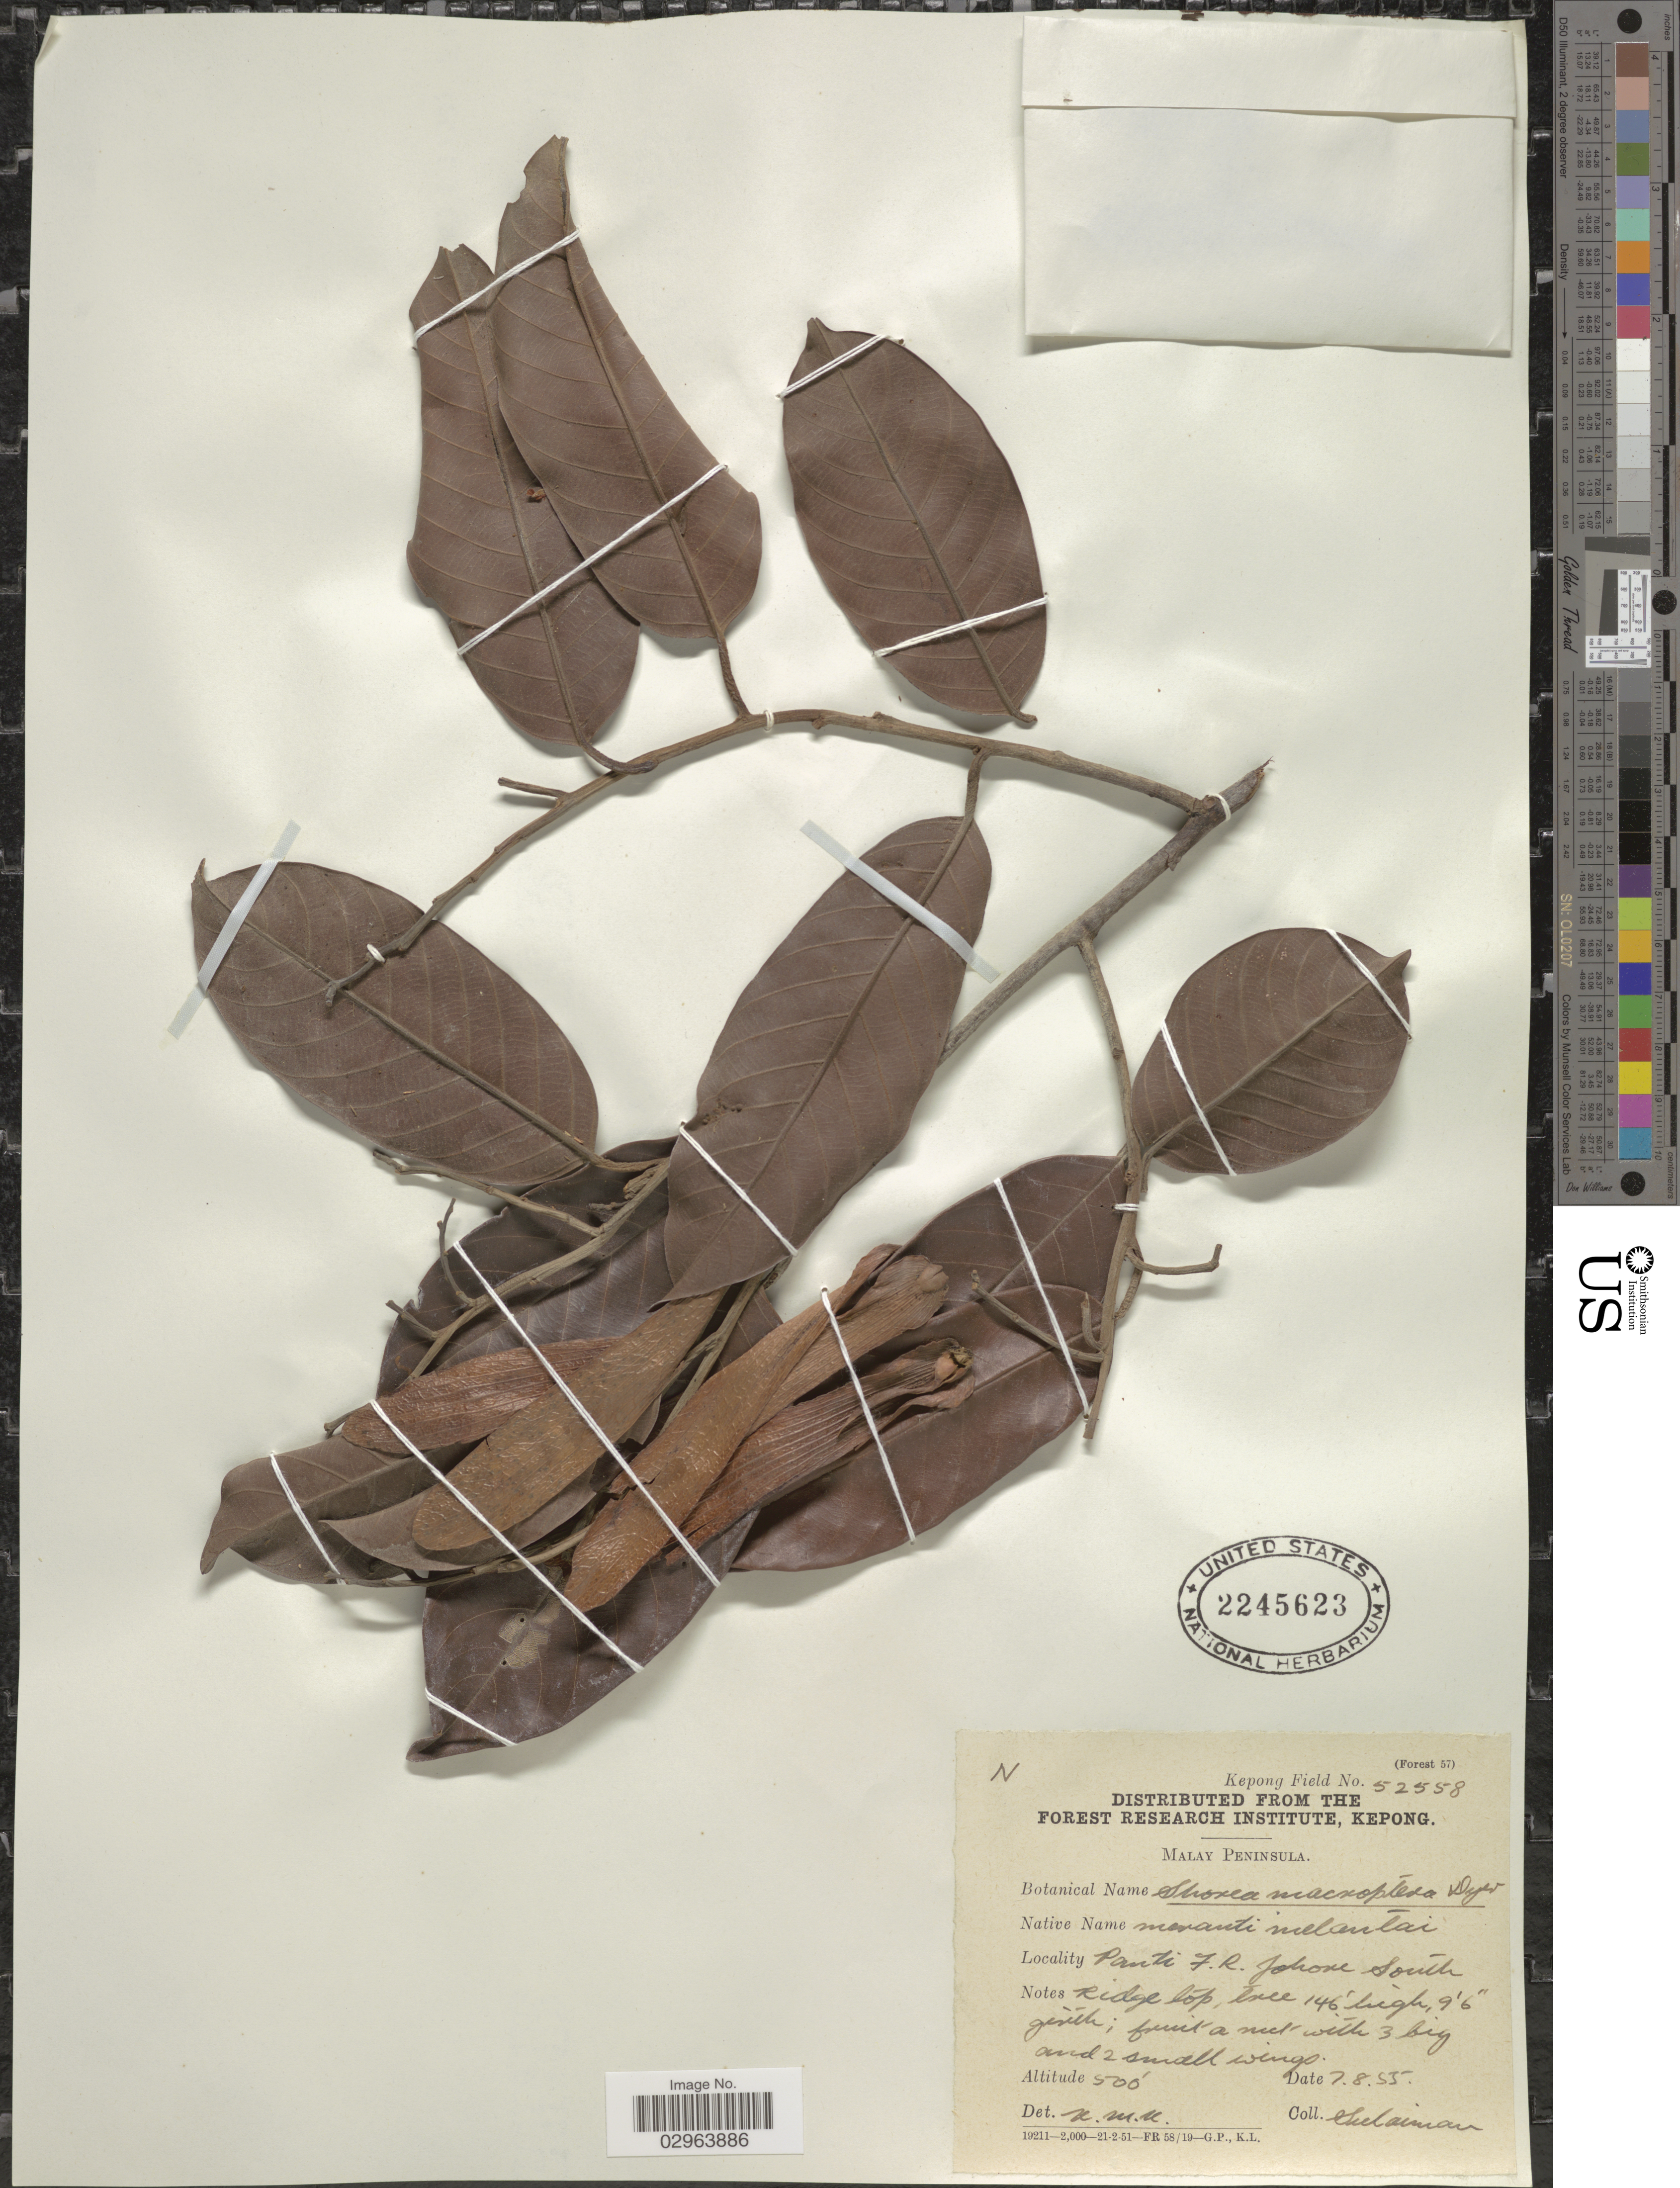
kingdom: Plantae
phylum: Tracheophyta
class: Magnoliopsida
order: Malvales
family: Dipterocarpaceae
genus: Rubroshorea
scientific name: Rubroshorea macroptera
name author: (Dyer) P.S. Ashton & J. Heck.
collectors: Sulaiman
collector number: Kepong Field 52558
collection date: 1955-08-07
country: Malaysia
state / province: Johor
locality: Malay Peninsula. Panti F. R. Johore South.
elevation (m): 152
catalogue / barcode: US 2245623